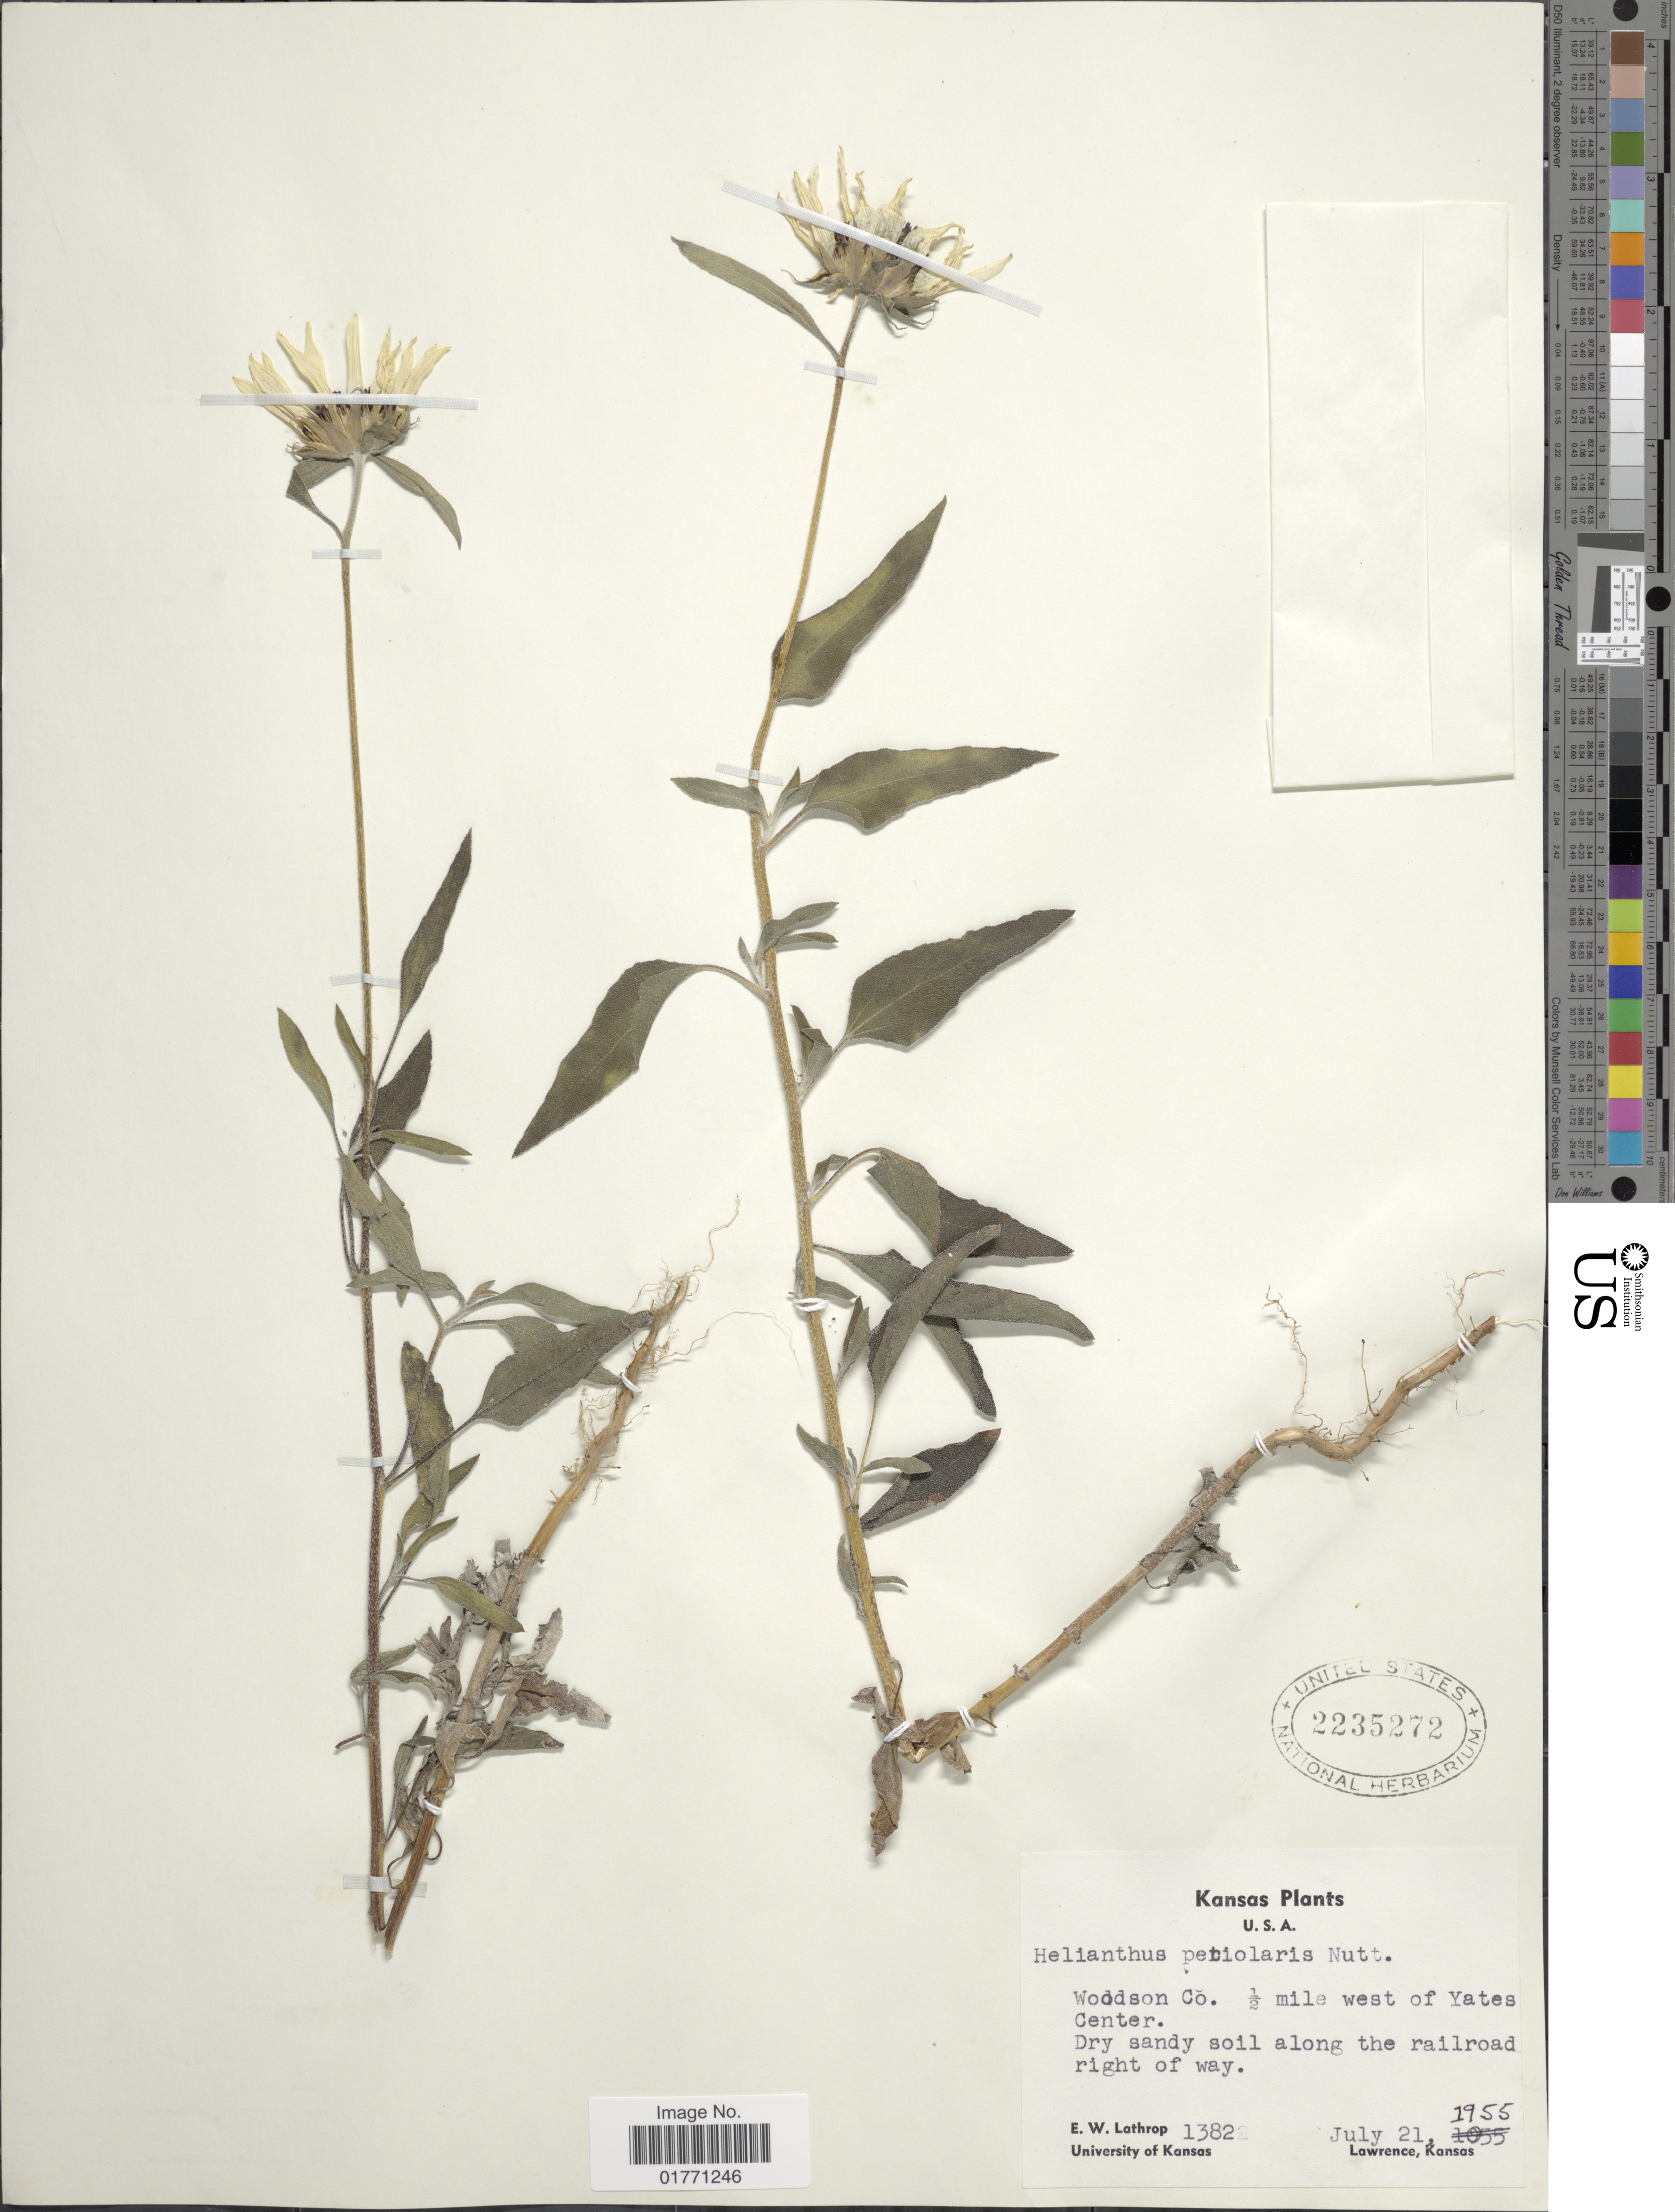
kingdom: Plantae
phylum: Tracheophyta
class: Magnoliopsida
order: Asterales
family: Asteraceae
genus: Helianthus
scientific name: Helianthus petiolaris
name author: Nutt.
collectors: E. W. Lathrop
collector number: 1382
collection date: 1955-07-21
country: United States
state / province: Kansas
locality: Woodson Co. 1/2 mile west of Yates Center, dry sandy soil along the railroad right of way.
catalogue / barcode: US 2235272